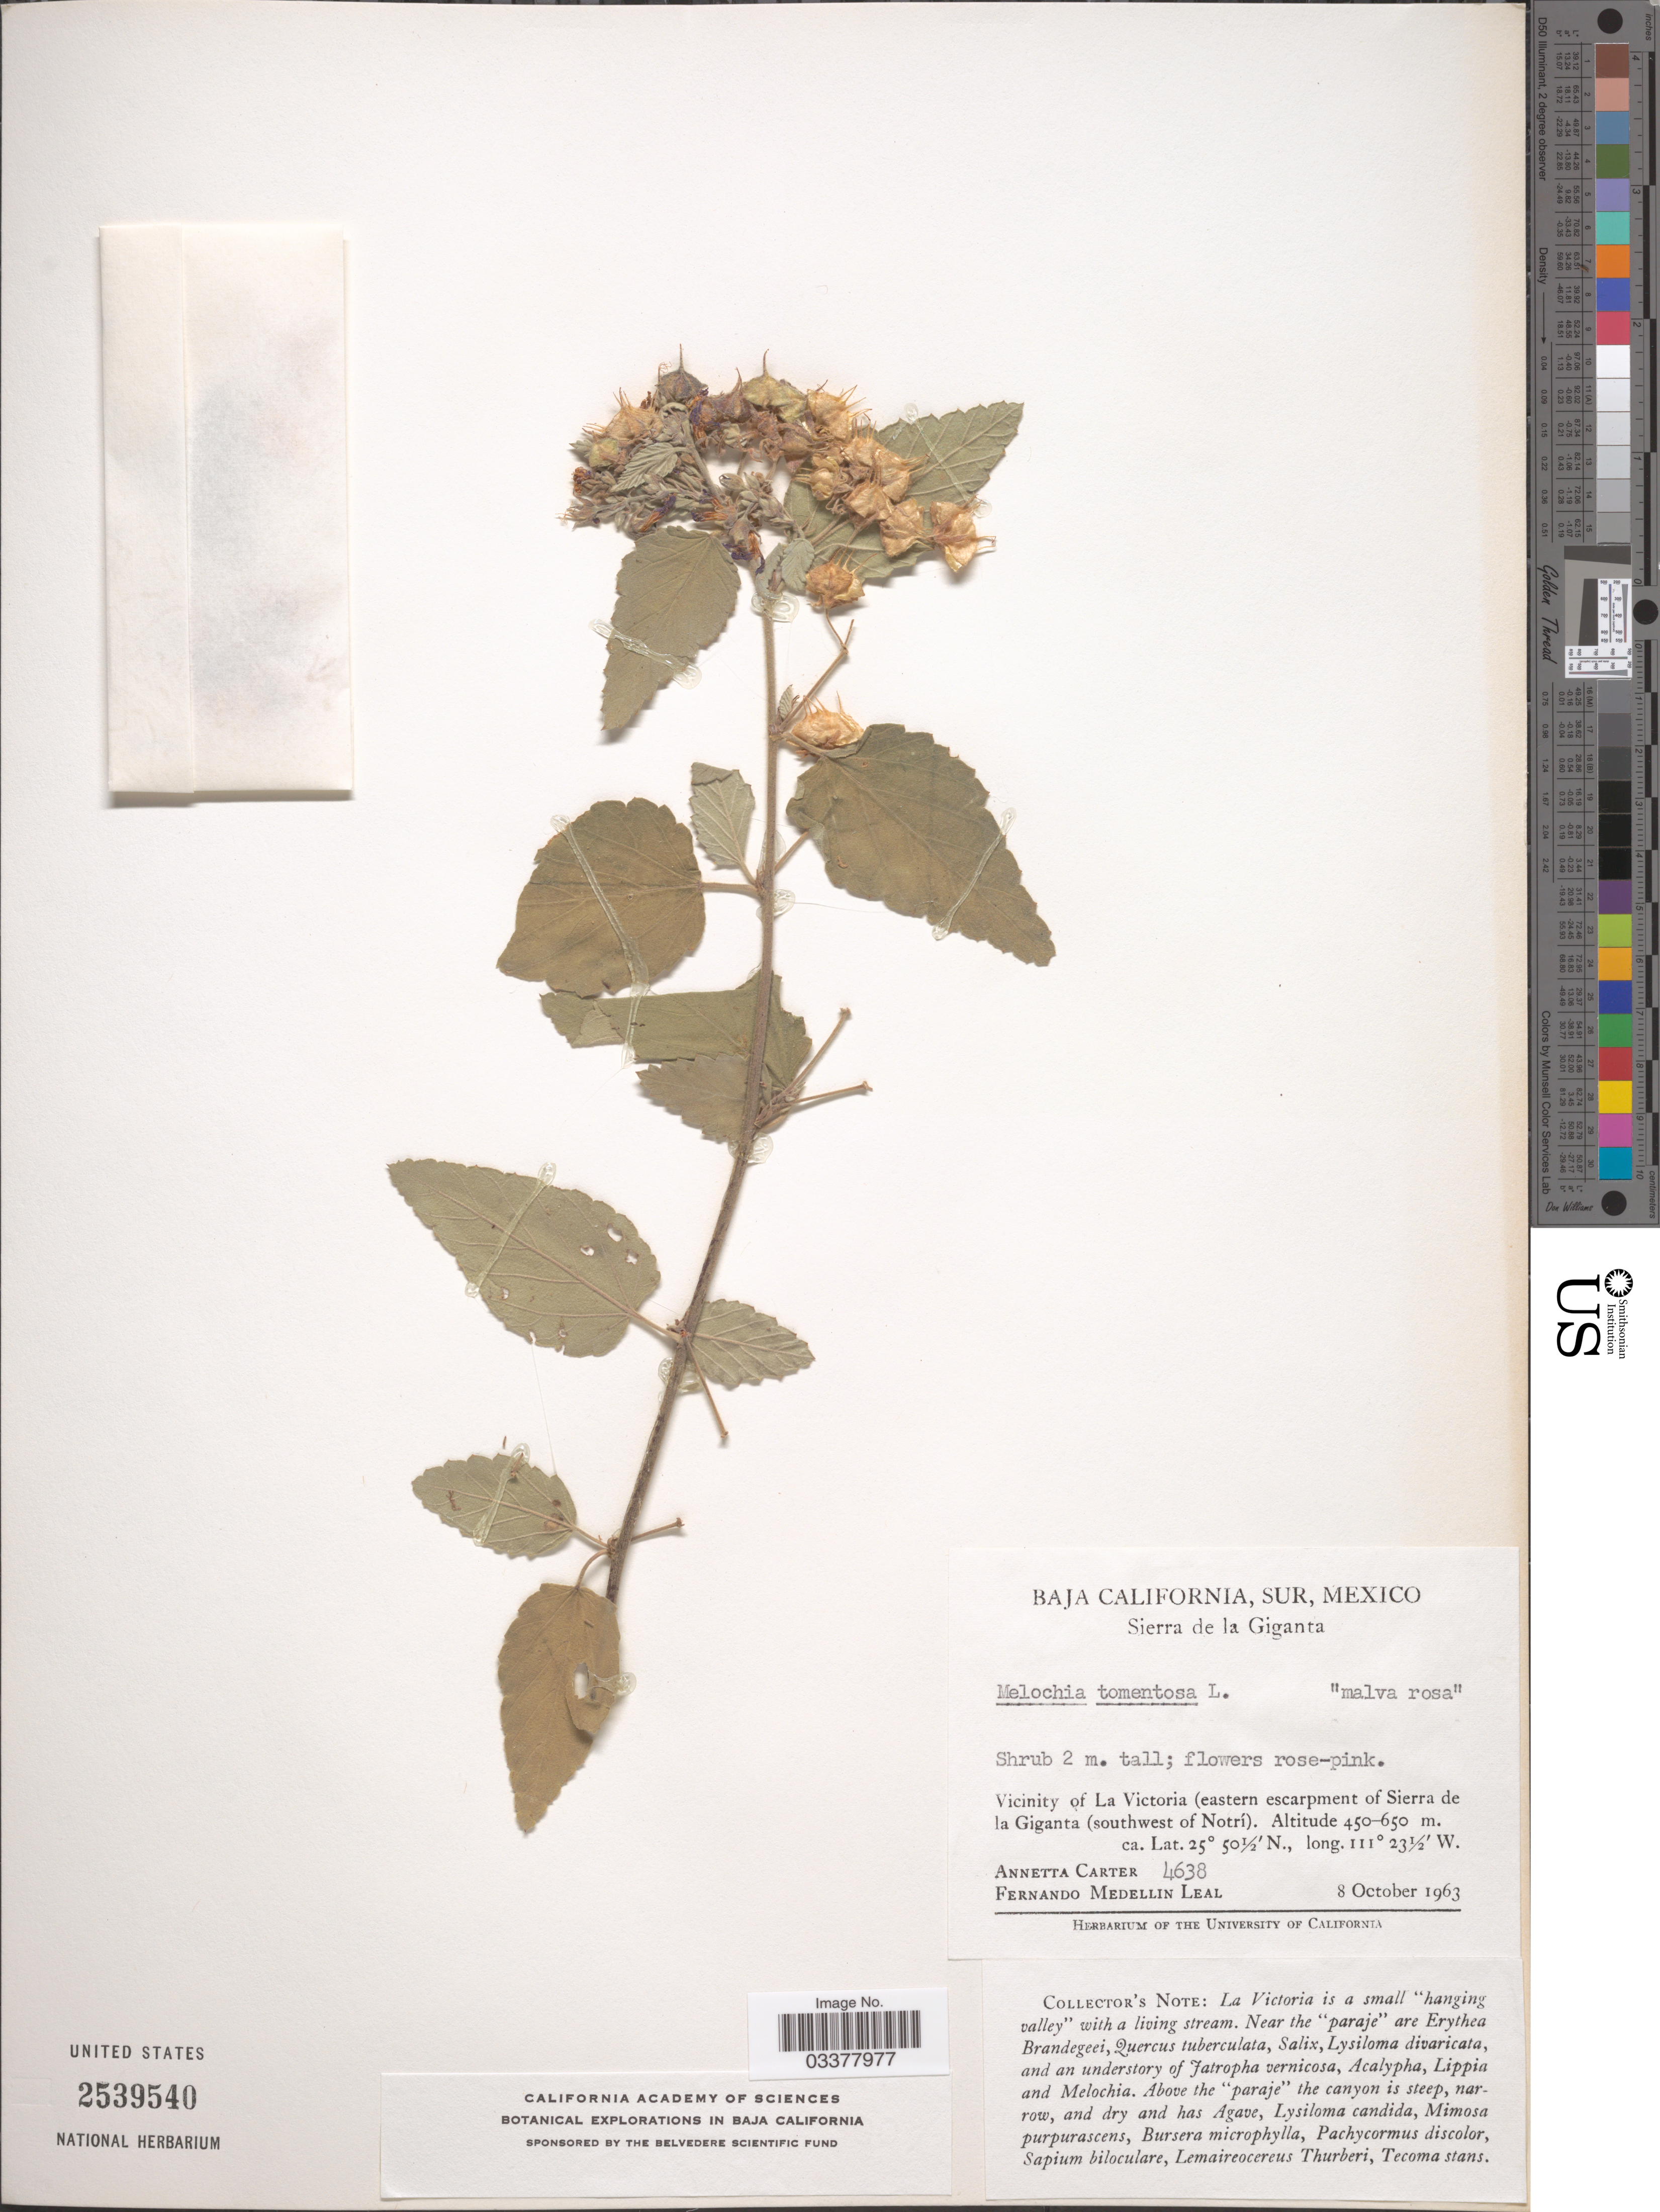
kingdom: Plantae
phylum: Tracheophyta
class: Magnoliopsida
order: Malvales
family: Malvaceae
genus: Melochia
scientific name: Melochia tomentosa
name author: L.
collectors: Annetta Carter & F. M. Leal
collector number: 4638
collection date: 1963-10-08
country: Mexico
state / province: Baja California Sur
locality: Sierra de la Giganta. Vicinity of La Victoria (eastern escarpment of Sierra de la Giganta (southwest of Notrí).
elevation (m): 450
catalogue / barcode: US 2539540